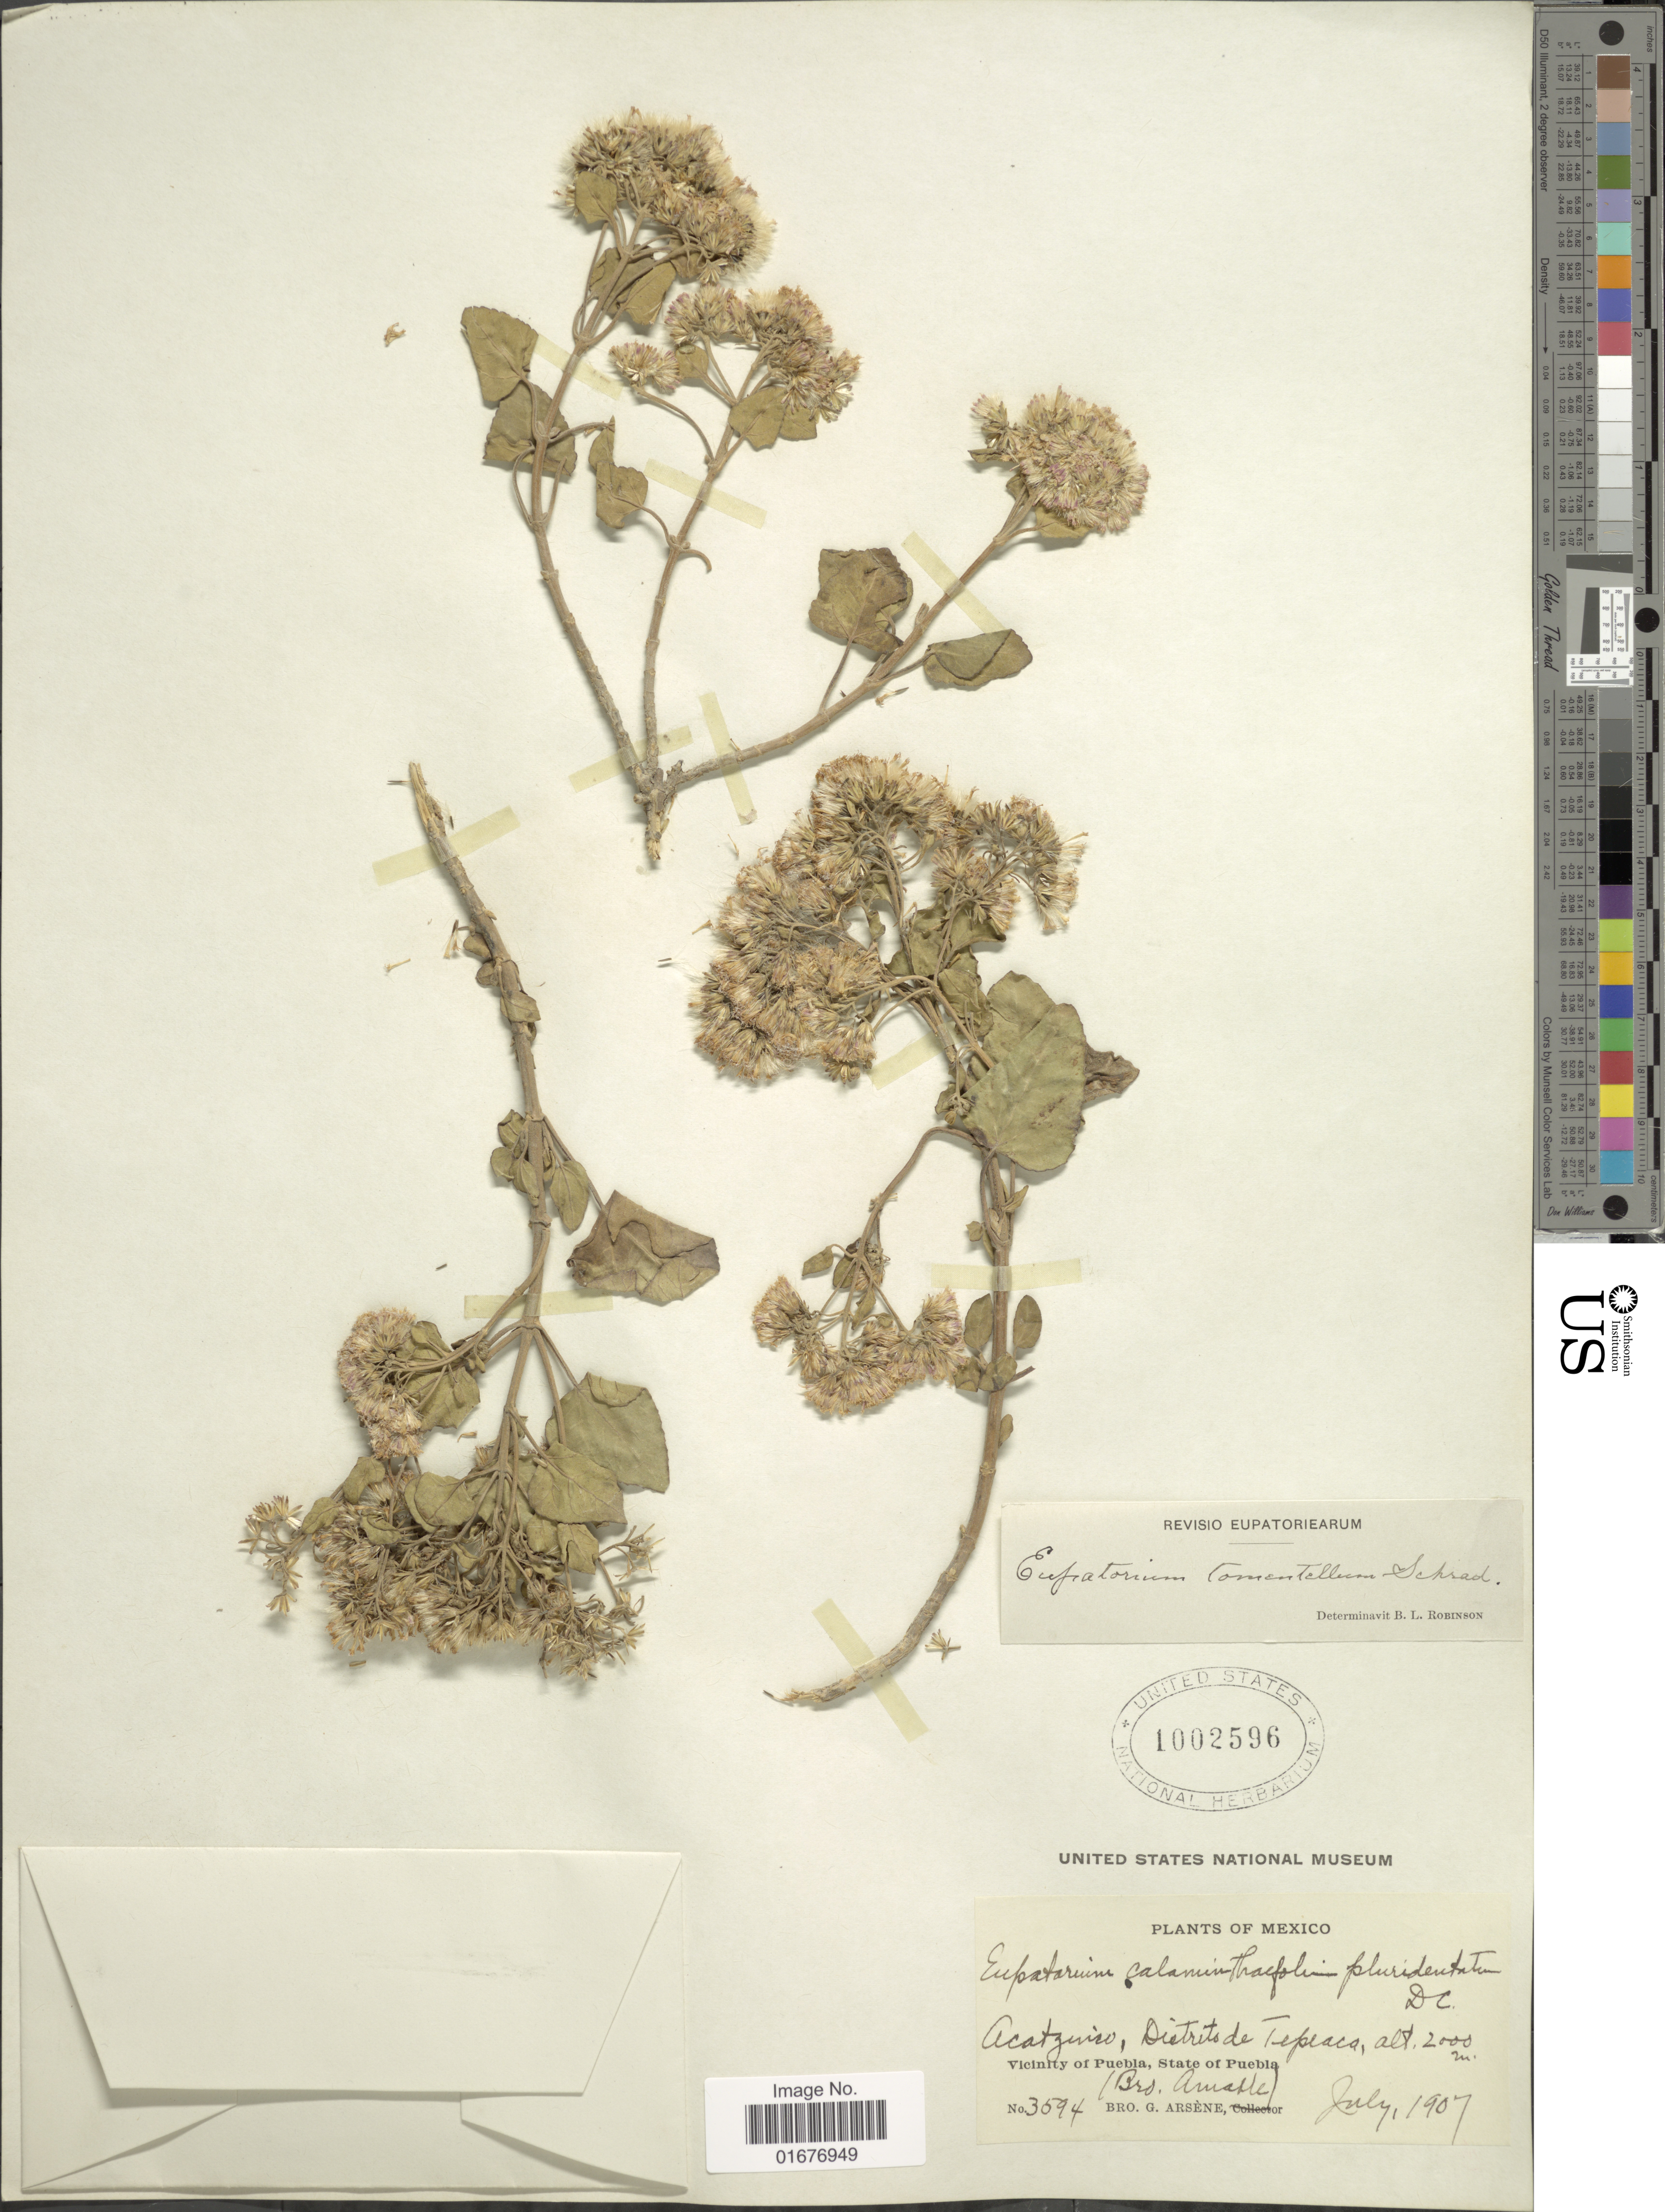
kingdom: Plantae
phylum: Tracheophyta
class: Magnoliopsida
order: Asterales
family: Asteraceae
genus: Ageratina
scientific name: Ageratina tomentella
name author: (Schrad.) R.M. King & H. Rob.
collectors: Bro. G. Arsène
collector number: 3594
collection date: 1907-07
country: Mexico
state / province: Puebla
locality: Acatzinco, Districts de Tepeaca, vicinity of Puebla, State of Puebla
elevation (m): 2000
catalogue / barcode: US 1002596